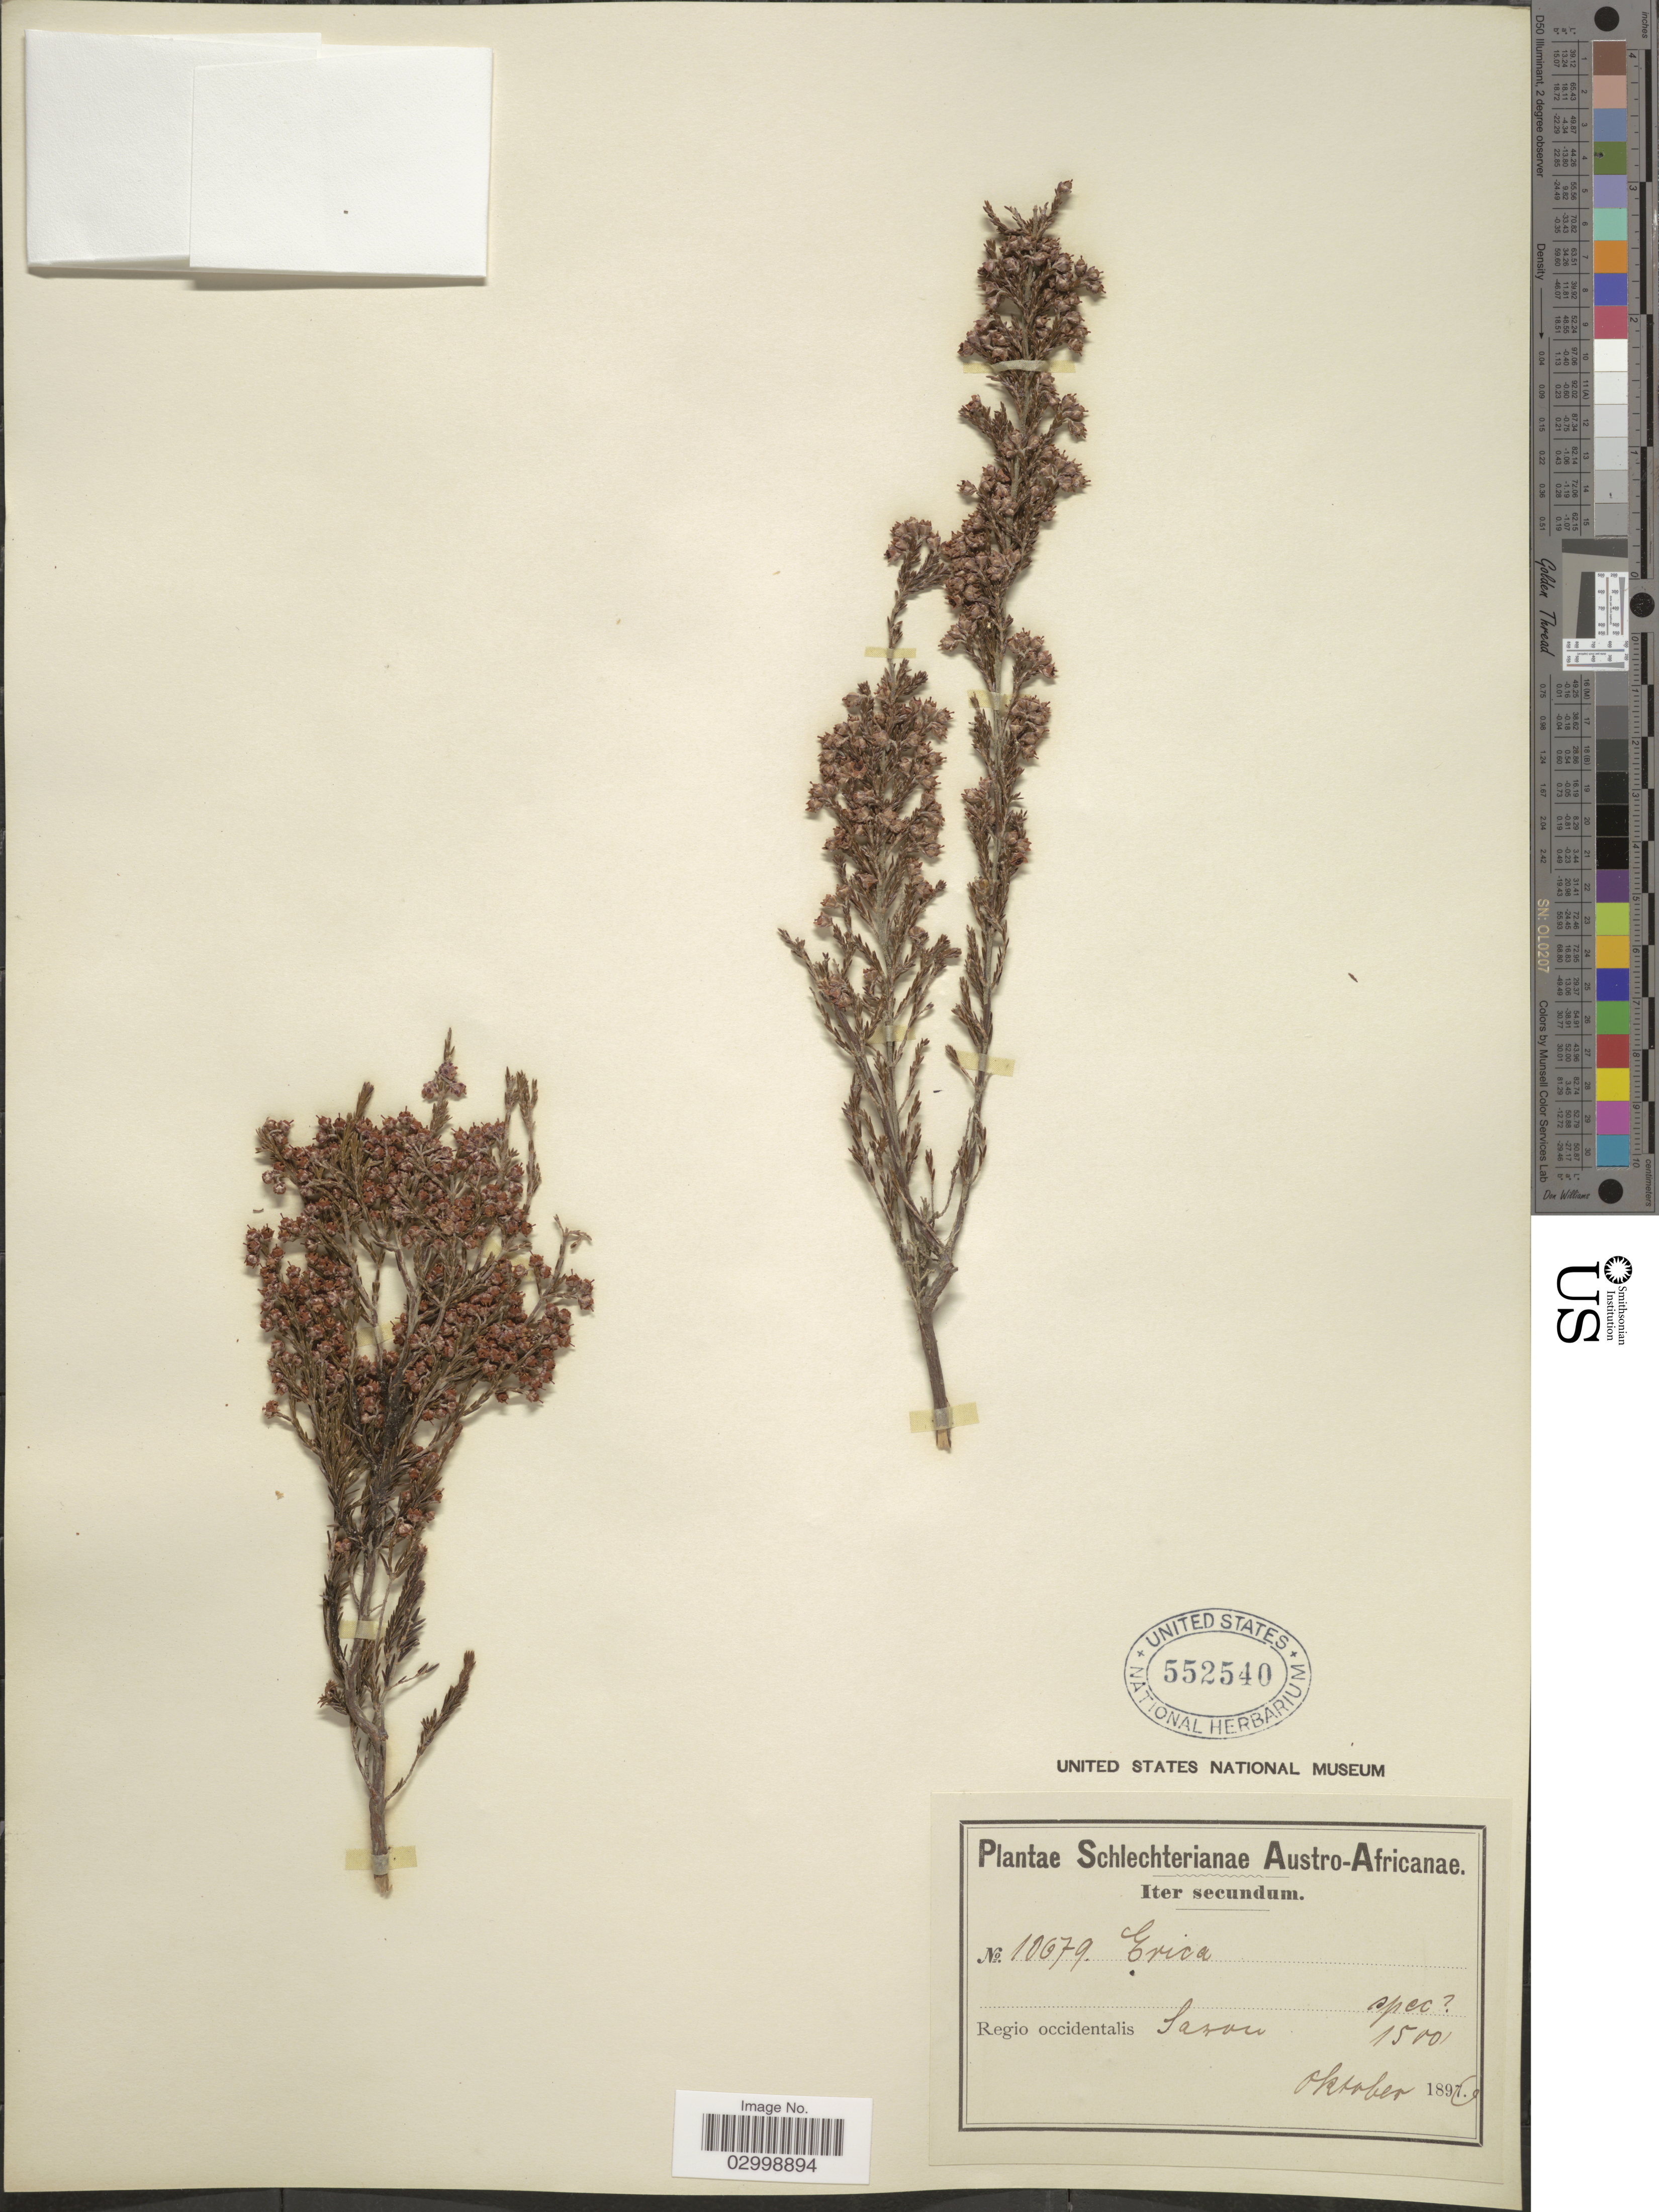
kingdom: Plantae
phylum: Tracheophyta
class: Magnoliopsida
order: Ericales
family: Ericaceae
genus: Erica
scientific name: Erica sp.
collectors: Schlechter, --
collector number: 10679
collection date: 1896-10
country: South Africa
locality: Austro-Africanae, Regio occidentalis, Saron.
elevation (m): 457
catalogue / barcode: US 552540